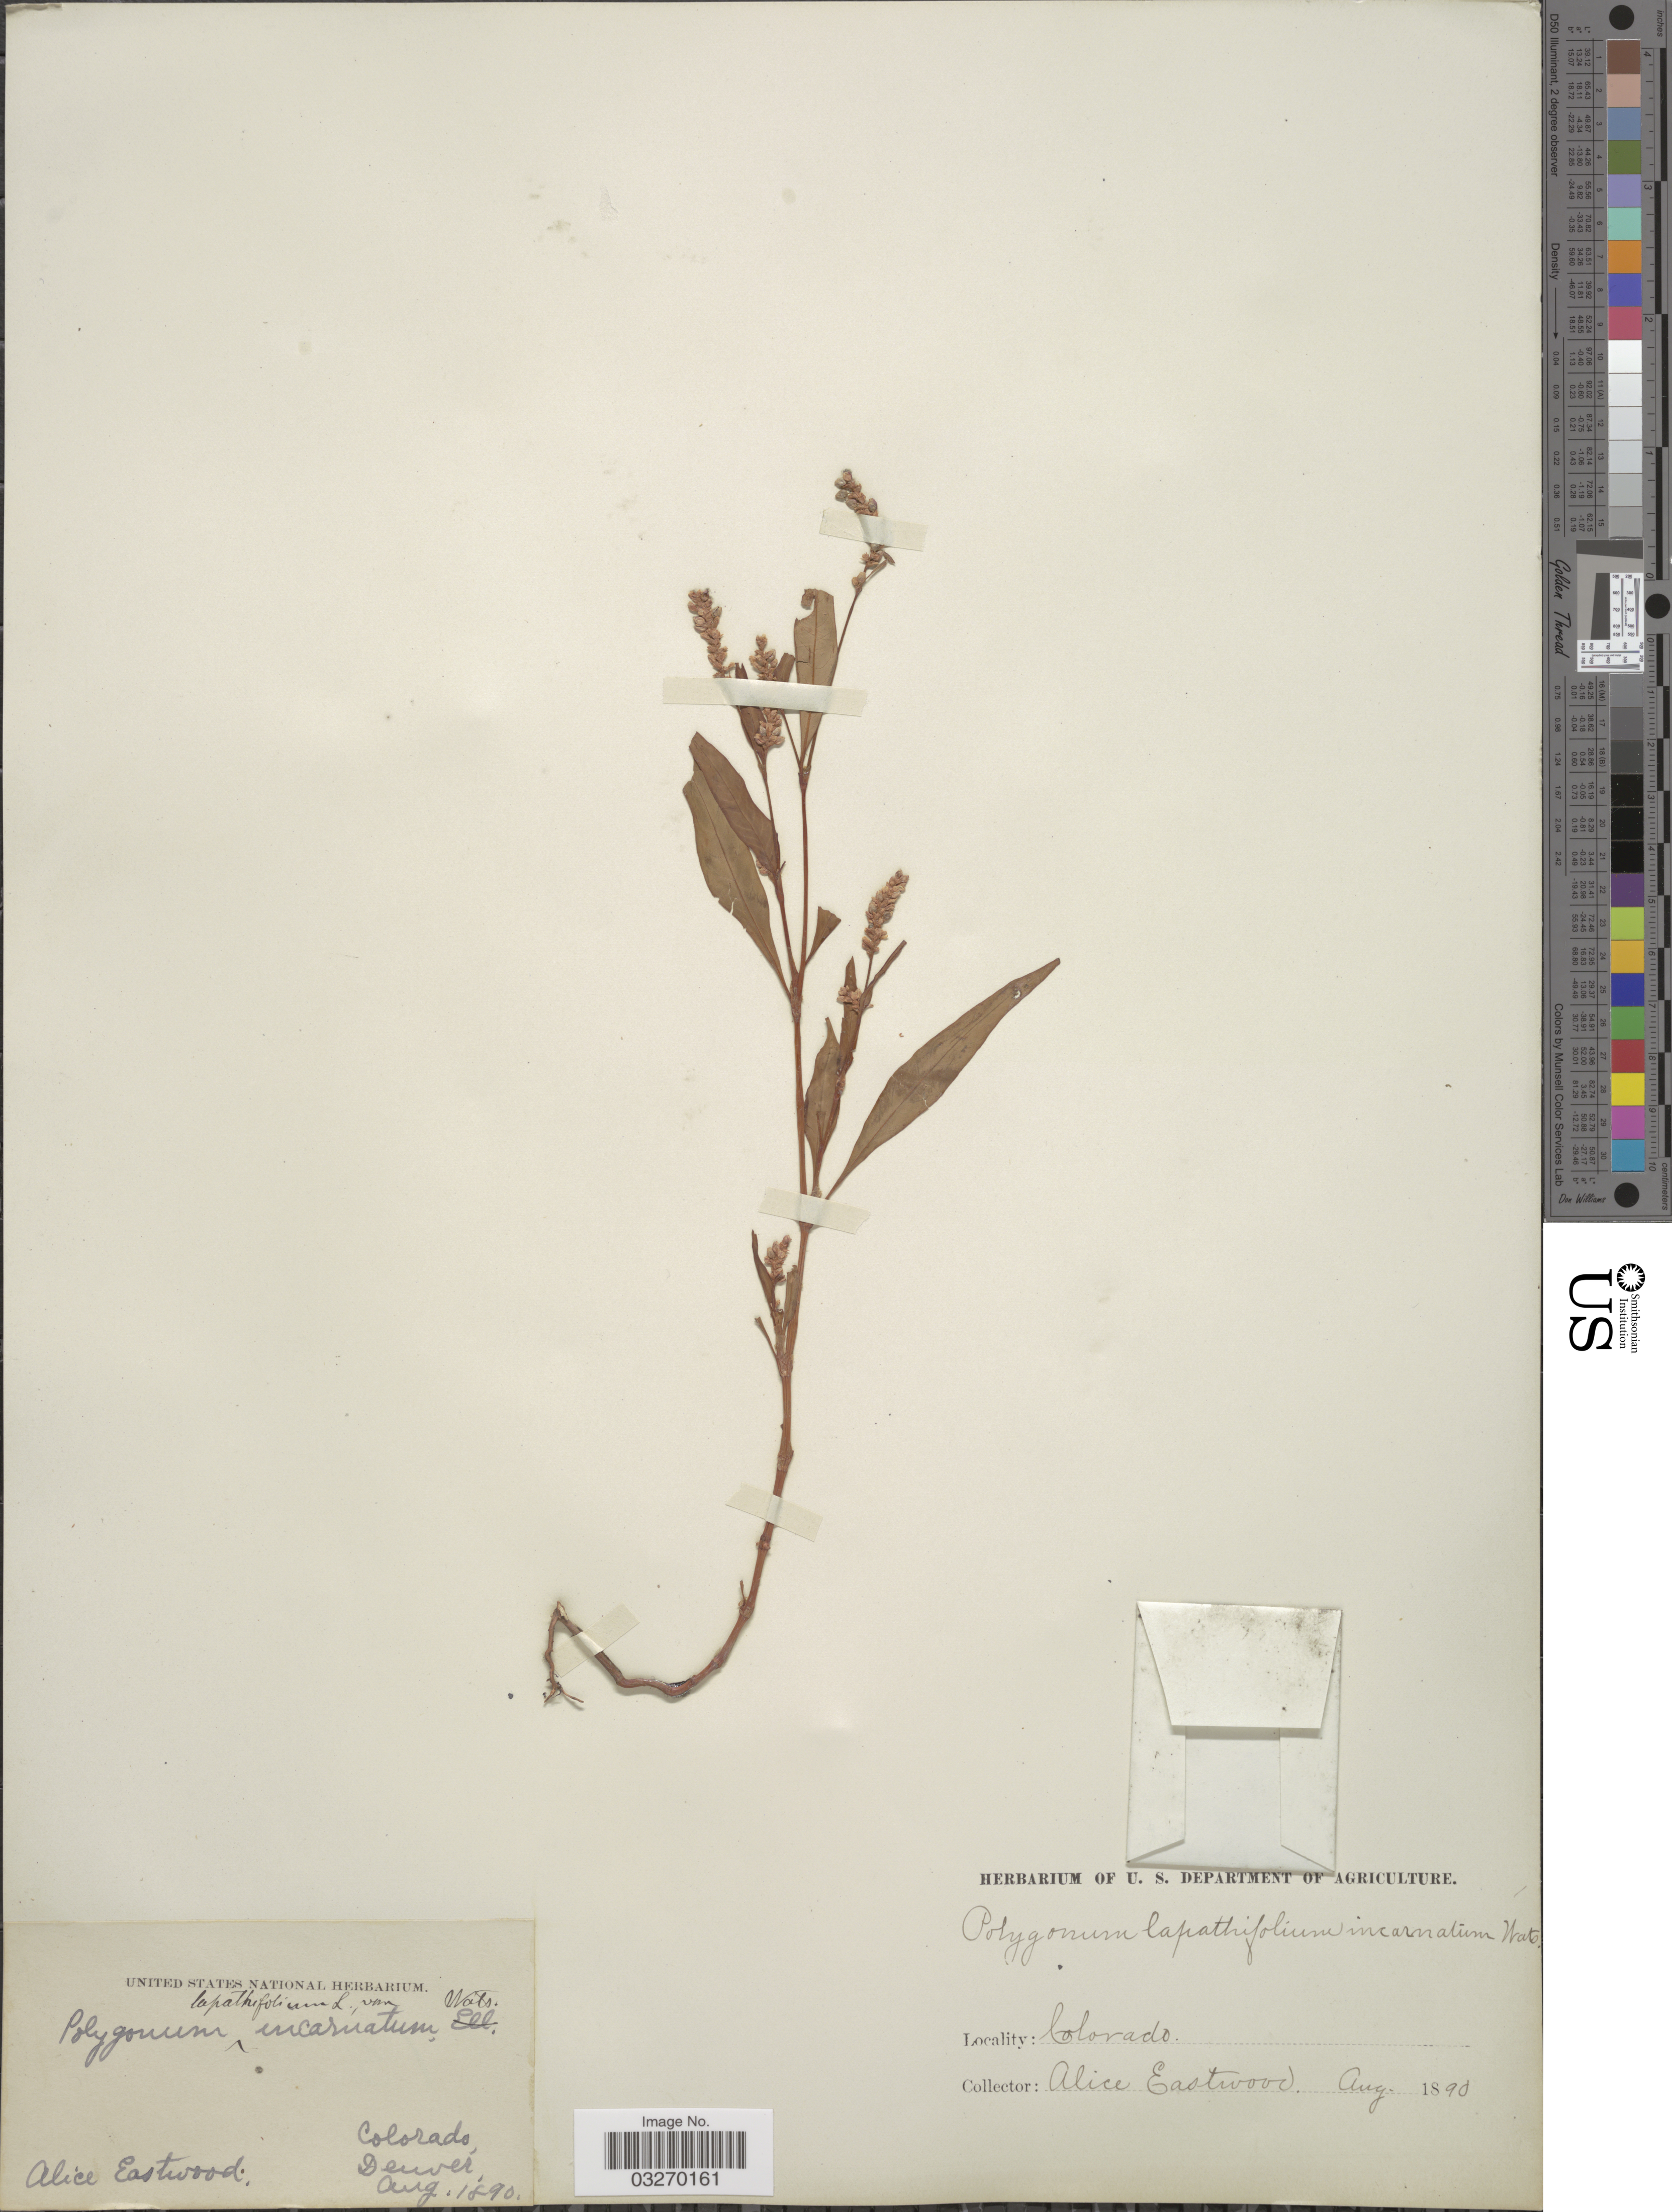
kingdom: Plantae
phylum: Tracheophyta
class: Magnoliopsida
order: Caryophyllales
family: Polygonaceae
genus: Persicaria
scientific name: Persicaria lapathifolia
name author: (L.) Delarbre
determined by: Atha, D. E.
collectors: A. Eastwood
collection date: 1890-08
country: United States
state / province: Colorado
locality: Denver.